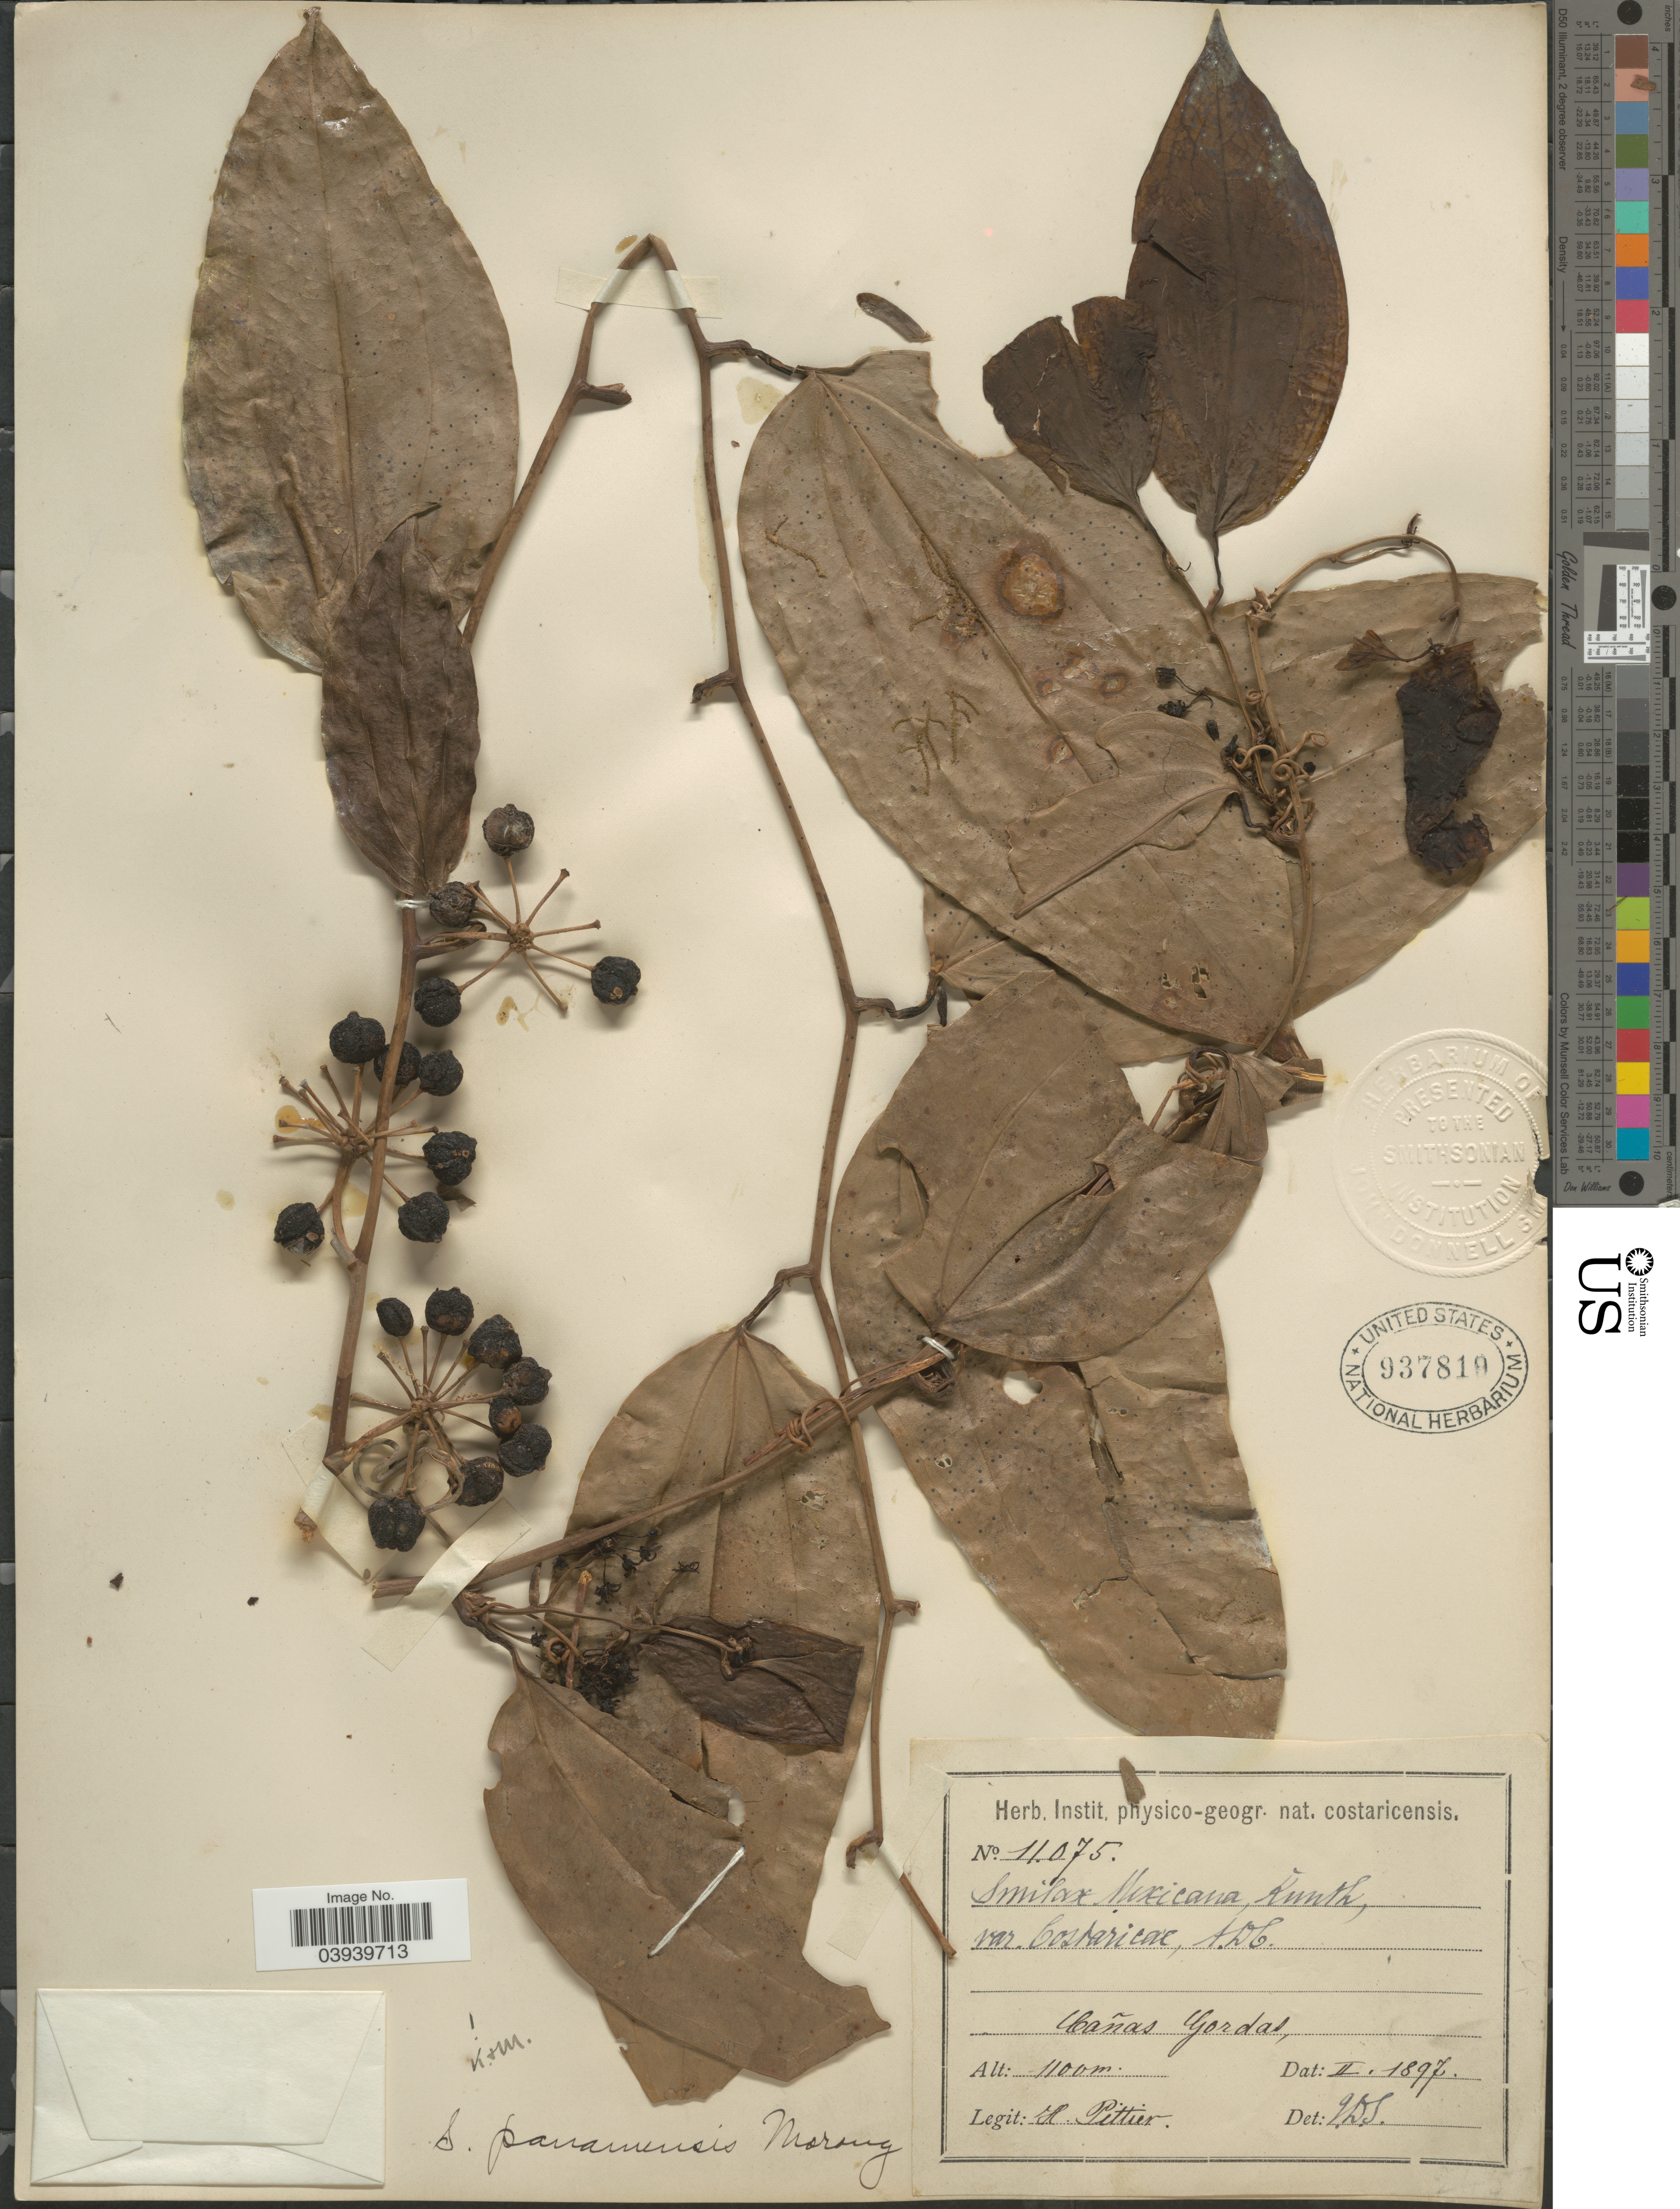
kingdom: Plantae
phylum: Tracheophyta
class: Liliopsida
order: Liliales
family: Smilacaceae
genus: Smilax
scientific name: Smilax panamensis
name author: Morong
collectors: H. F. Pittier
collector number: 11075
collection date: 1897-02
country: Costa Rica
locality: Cañas Gordas.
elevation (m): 1100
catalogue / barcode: US 937819